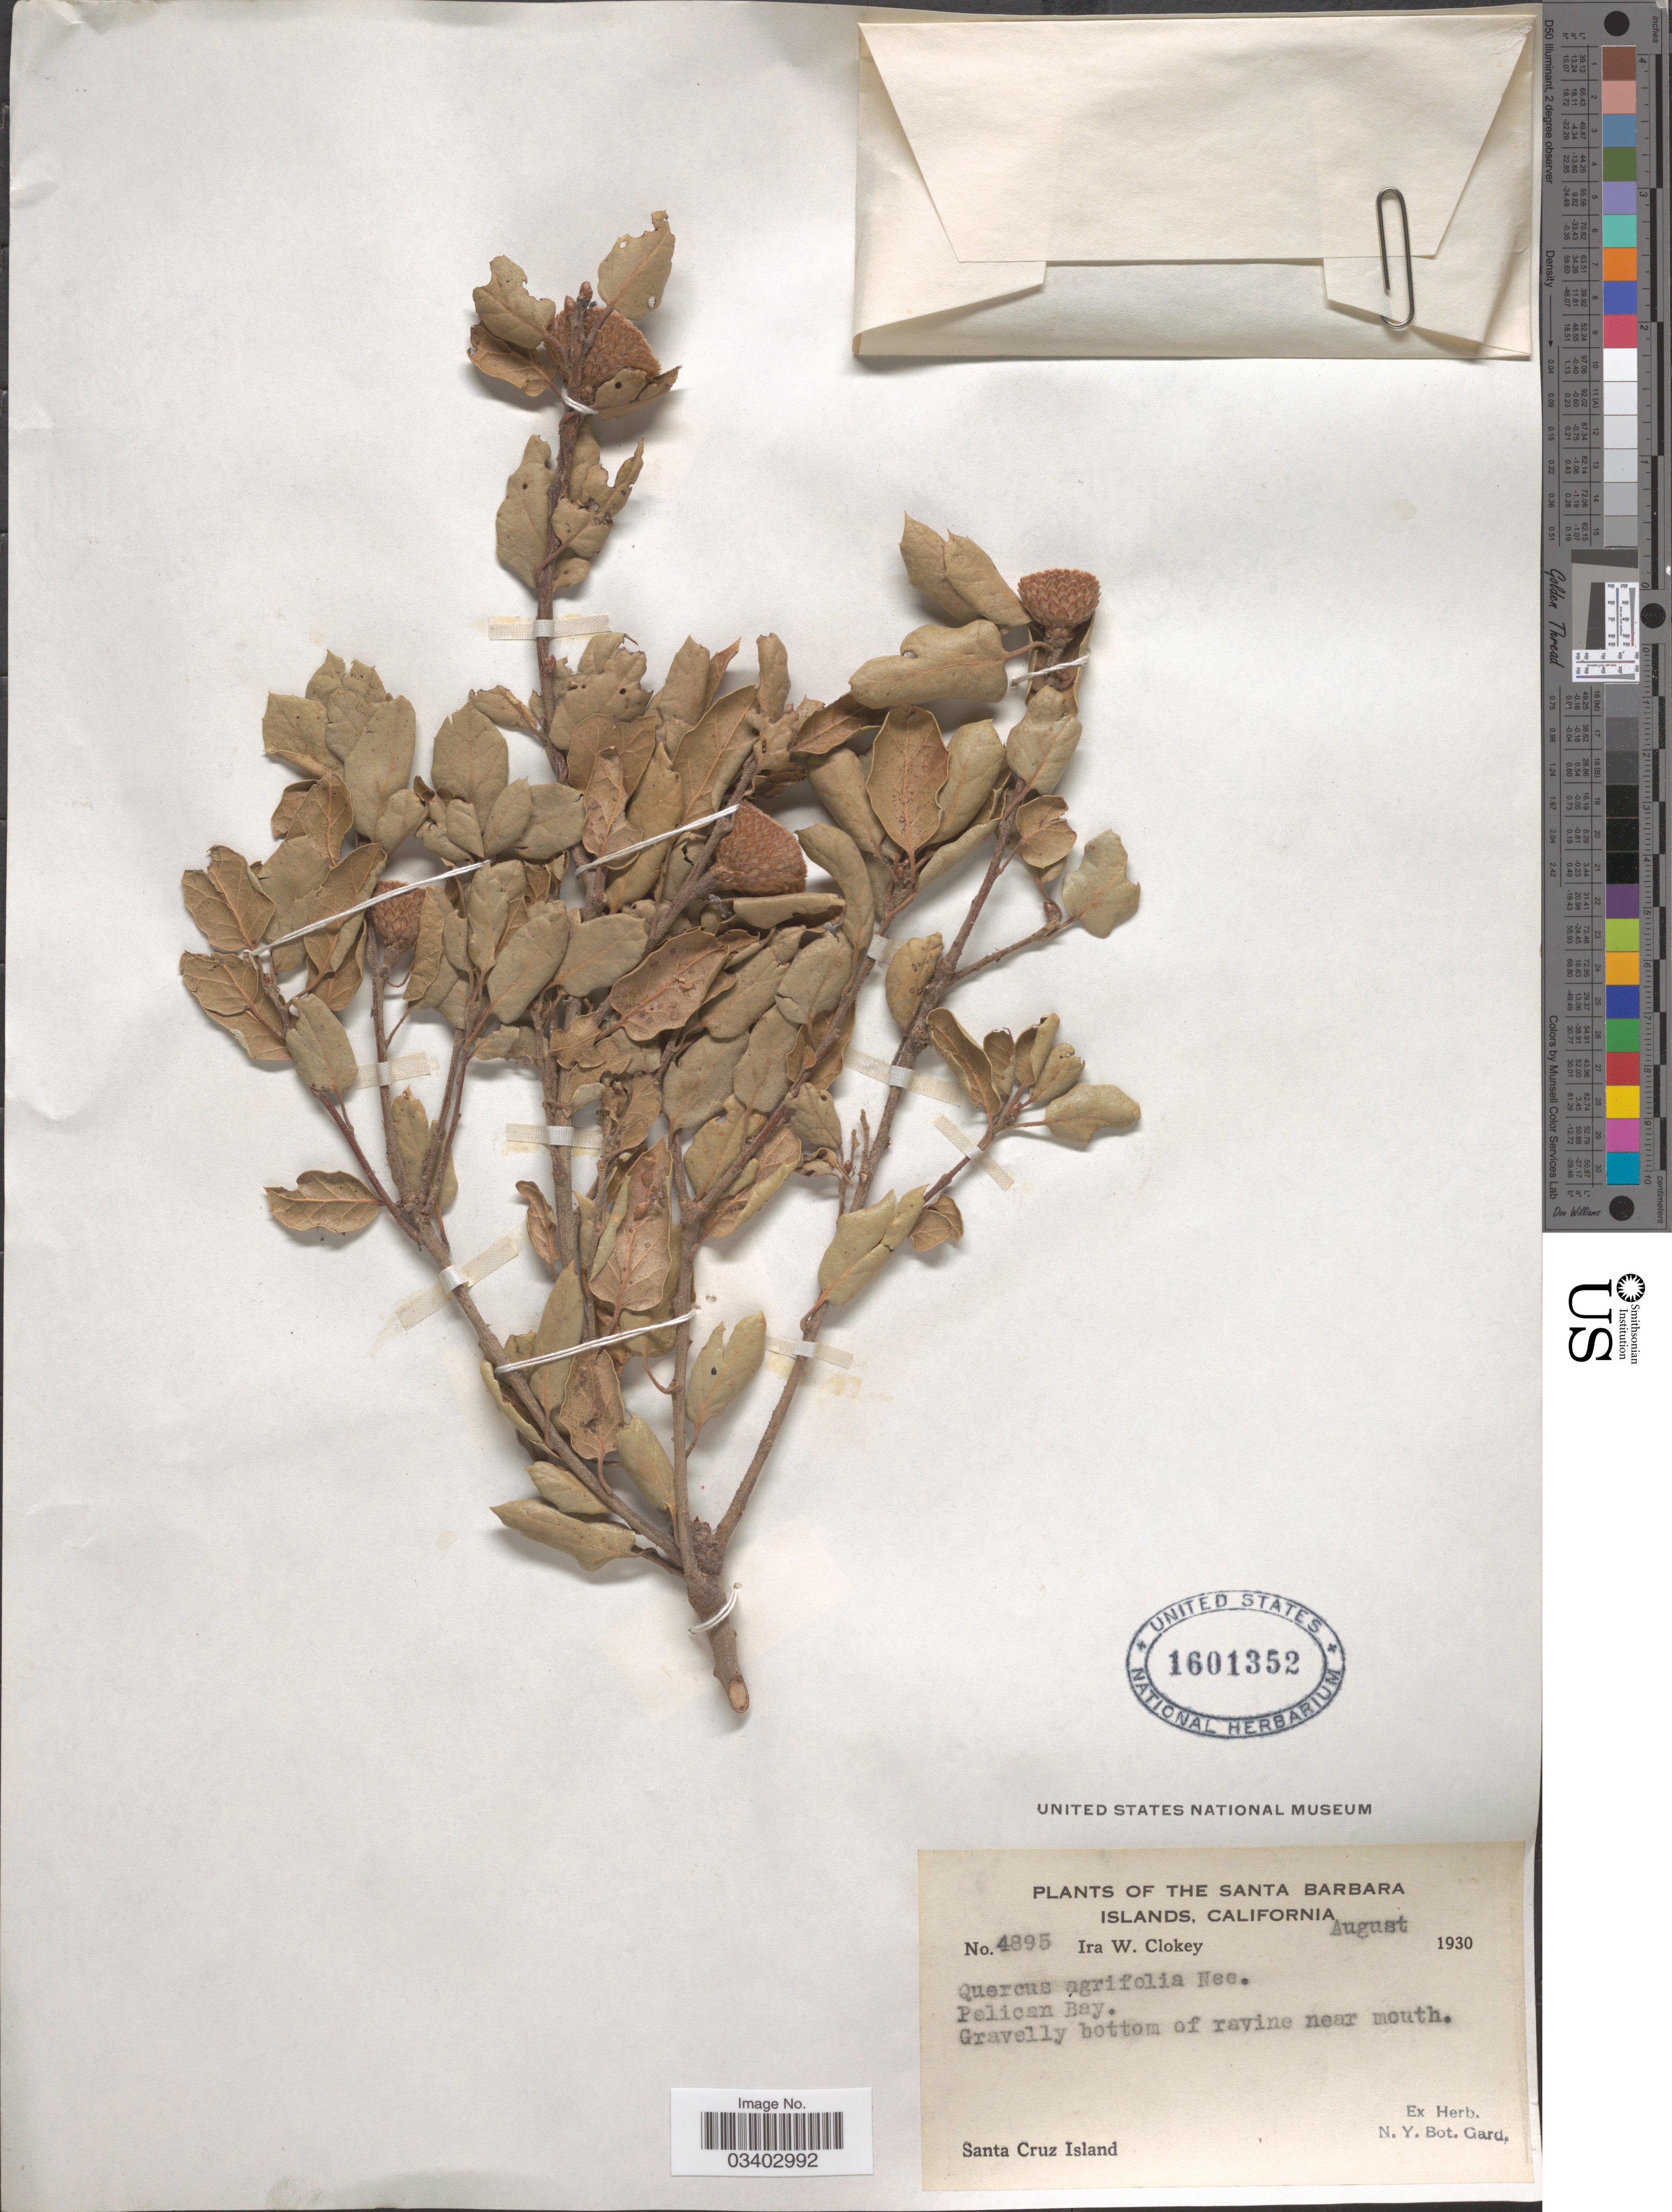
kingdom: Plantae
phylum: Tracheophyta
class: Magnoliopsida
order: Fagales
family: Fagaceae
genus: Quercus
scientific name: Quercus agrifolia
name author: Née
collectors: I. W. Clokey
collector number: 4895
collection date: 1930-08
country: United States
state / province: California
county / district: Santa Barbara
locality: The Santa Barbara Islands. Pelican Bay. Gravelly bottom of ravine near mouth.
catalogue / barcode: US 1601352